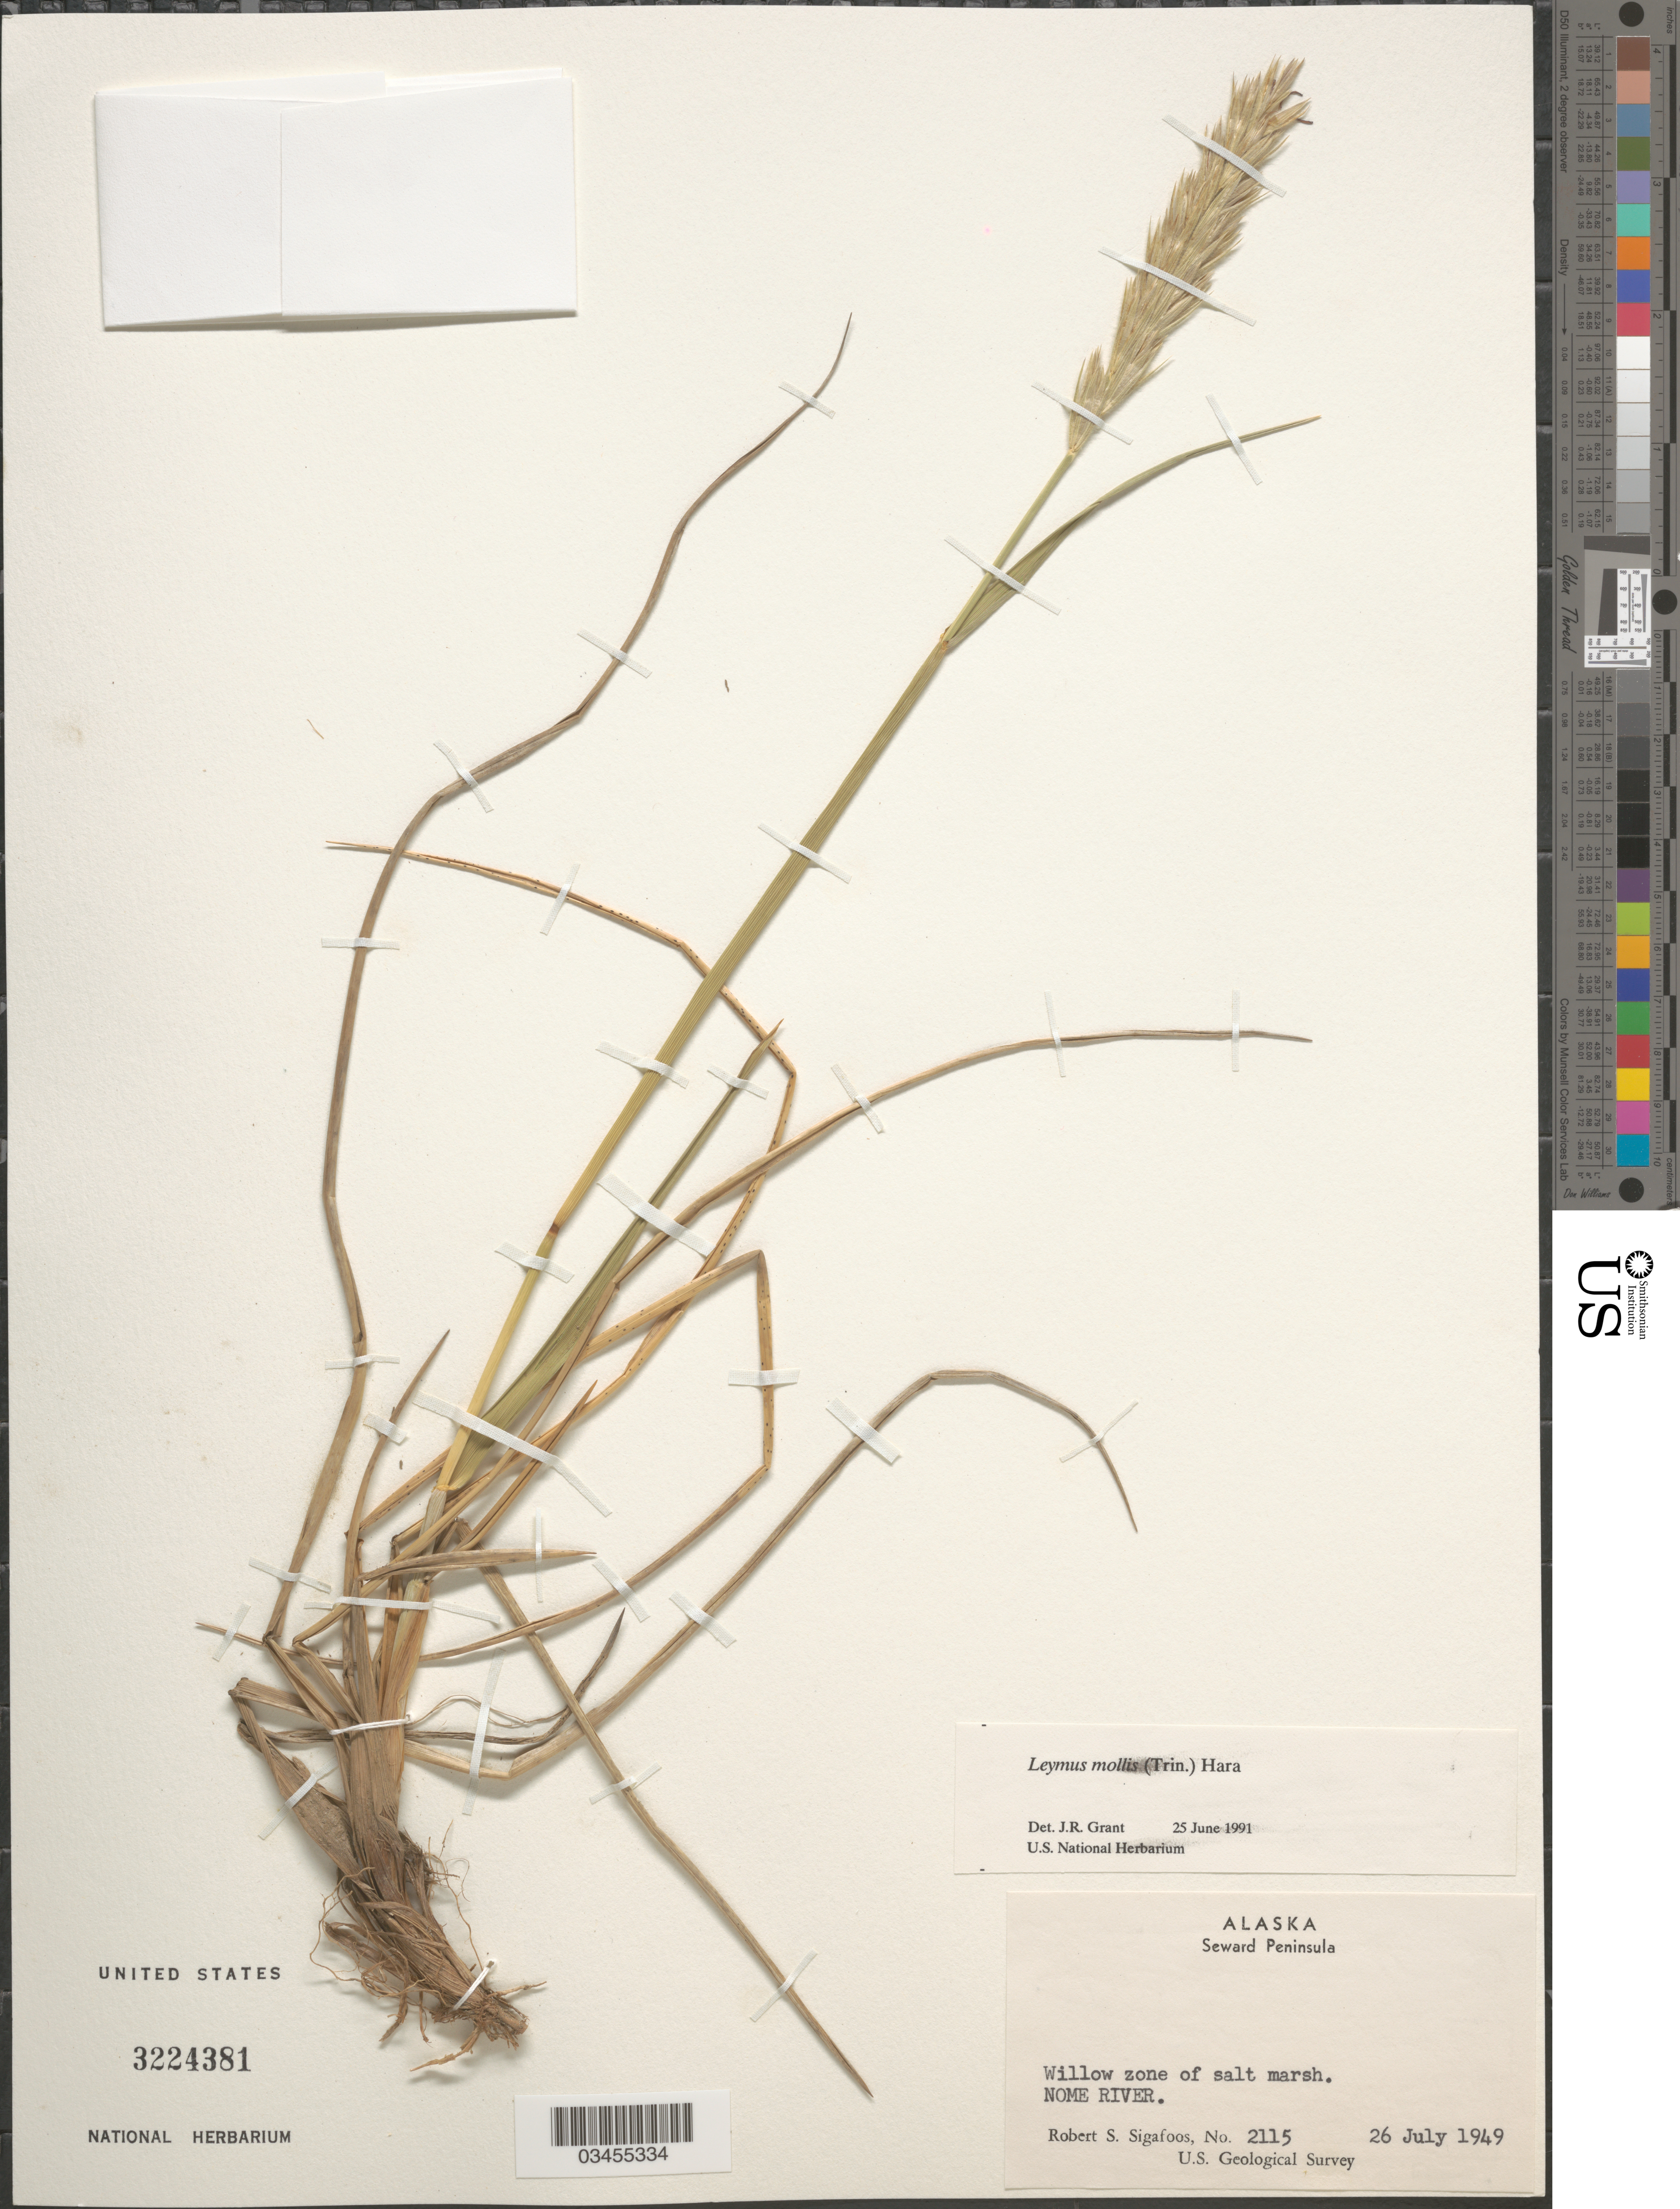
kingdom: Plantae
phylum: Tracheophyta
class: Liliopsida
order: Poales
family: Poaceae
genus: Leymus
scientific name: Leymus mollis subsp. mollis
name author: (Trin.) Pilg.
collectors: R. Sigafoos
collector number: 2115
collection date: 1949-07-26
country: United States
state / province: Alaska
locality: Seward Peninsula. Willow zone of salt marsh. Nome River. U.S. Geological Survey.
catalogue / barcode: US 3224381